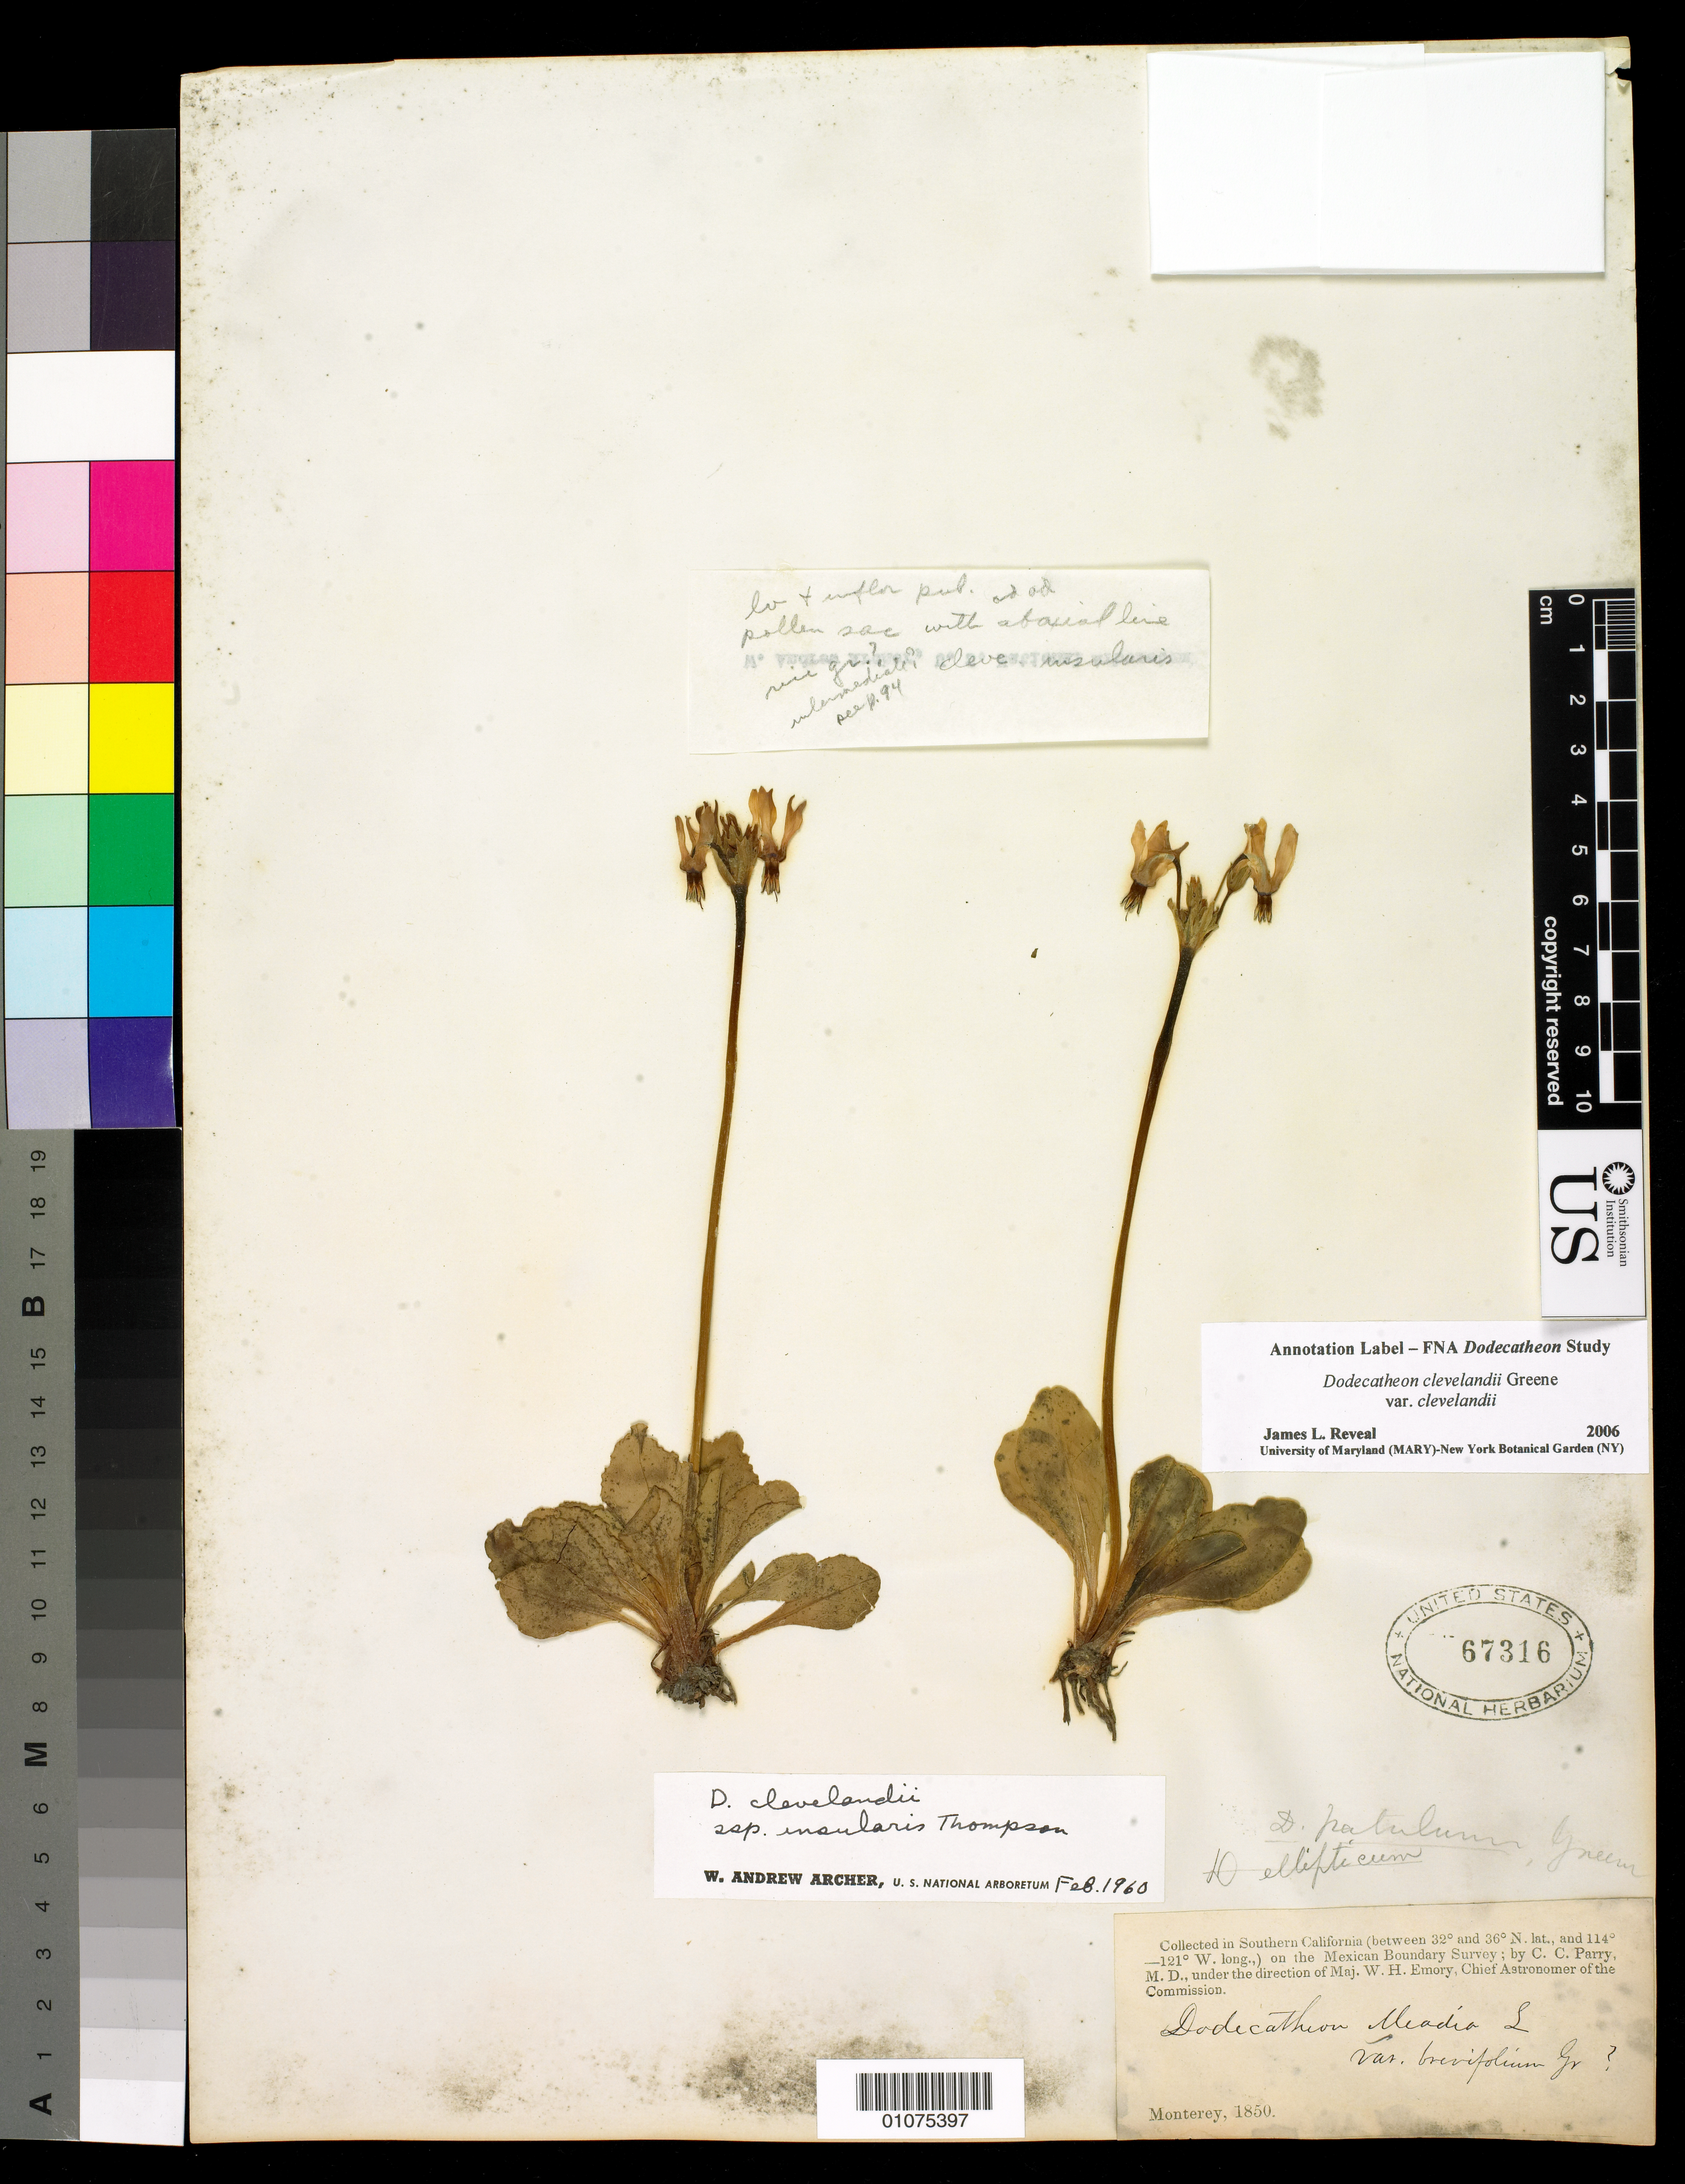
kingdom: Plantae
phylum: Tracheophyta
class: Magnoliopsida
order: Ericales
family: Primulaceae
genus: Dodecatheon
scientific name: Dodecatheon clevelandii var. clevelandii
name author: Greene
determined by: Reveal, J. L.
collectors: C. C. Parry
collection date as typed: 1850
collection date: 1850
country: United States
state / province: California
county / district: Monterey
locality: Monterey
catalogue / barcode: US 67316